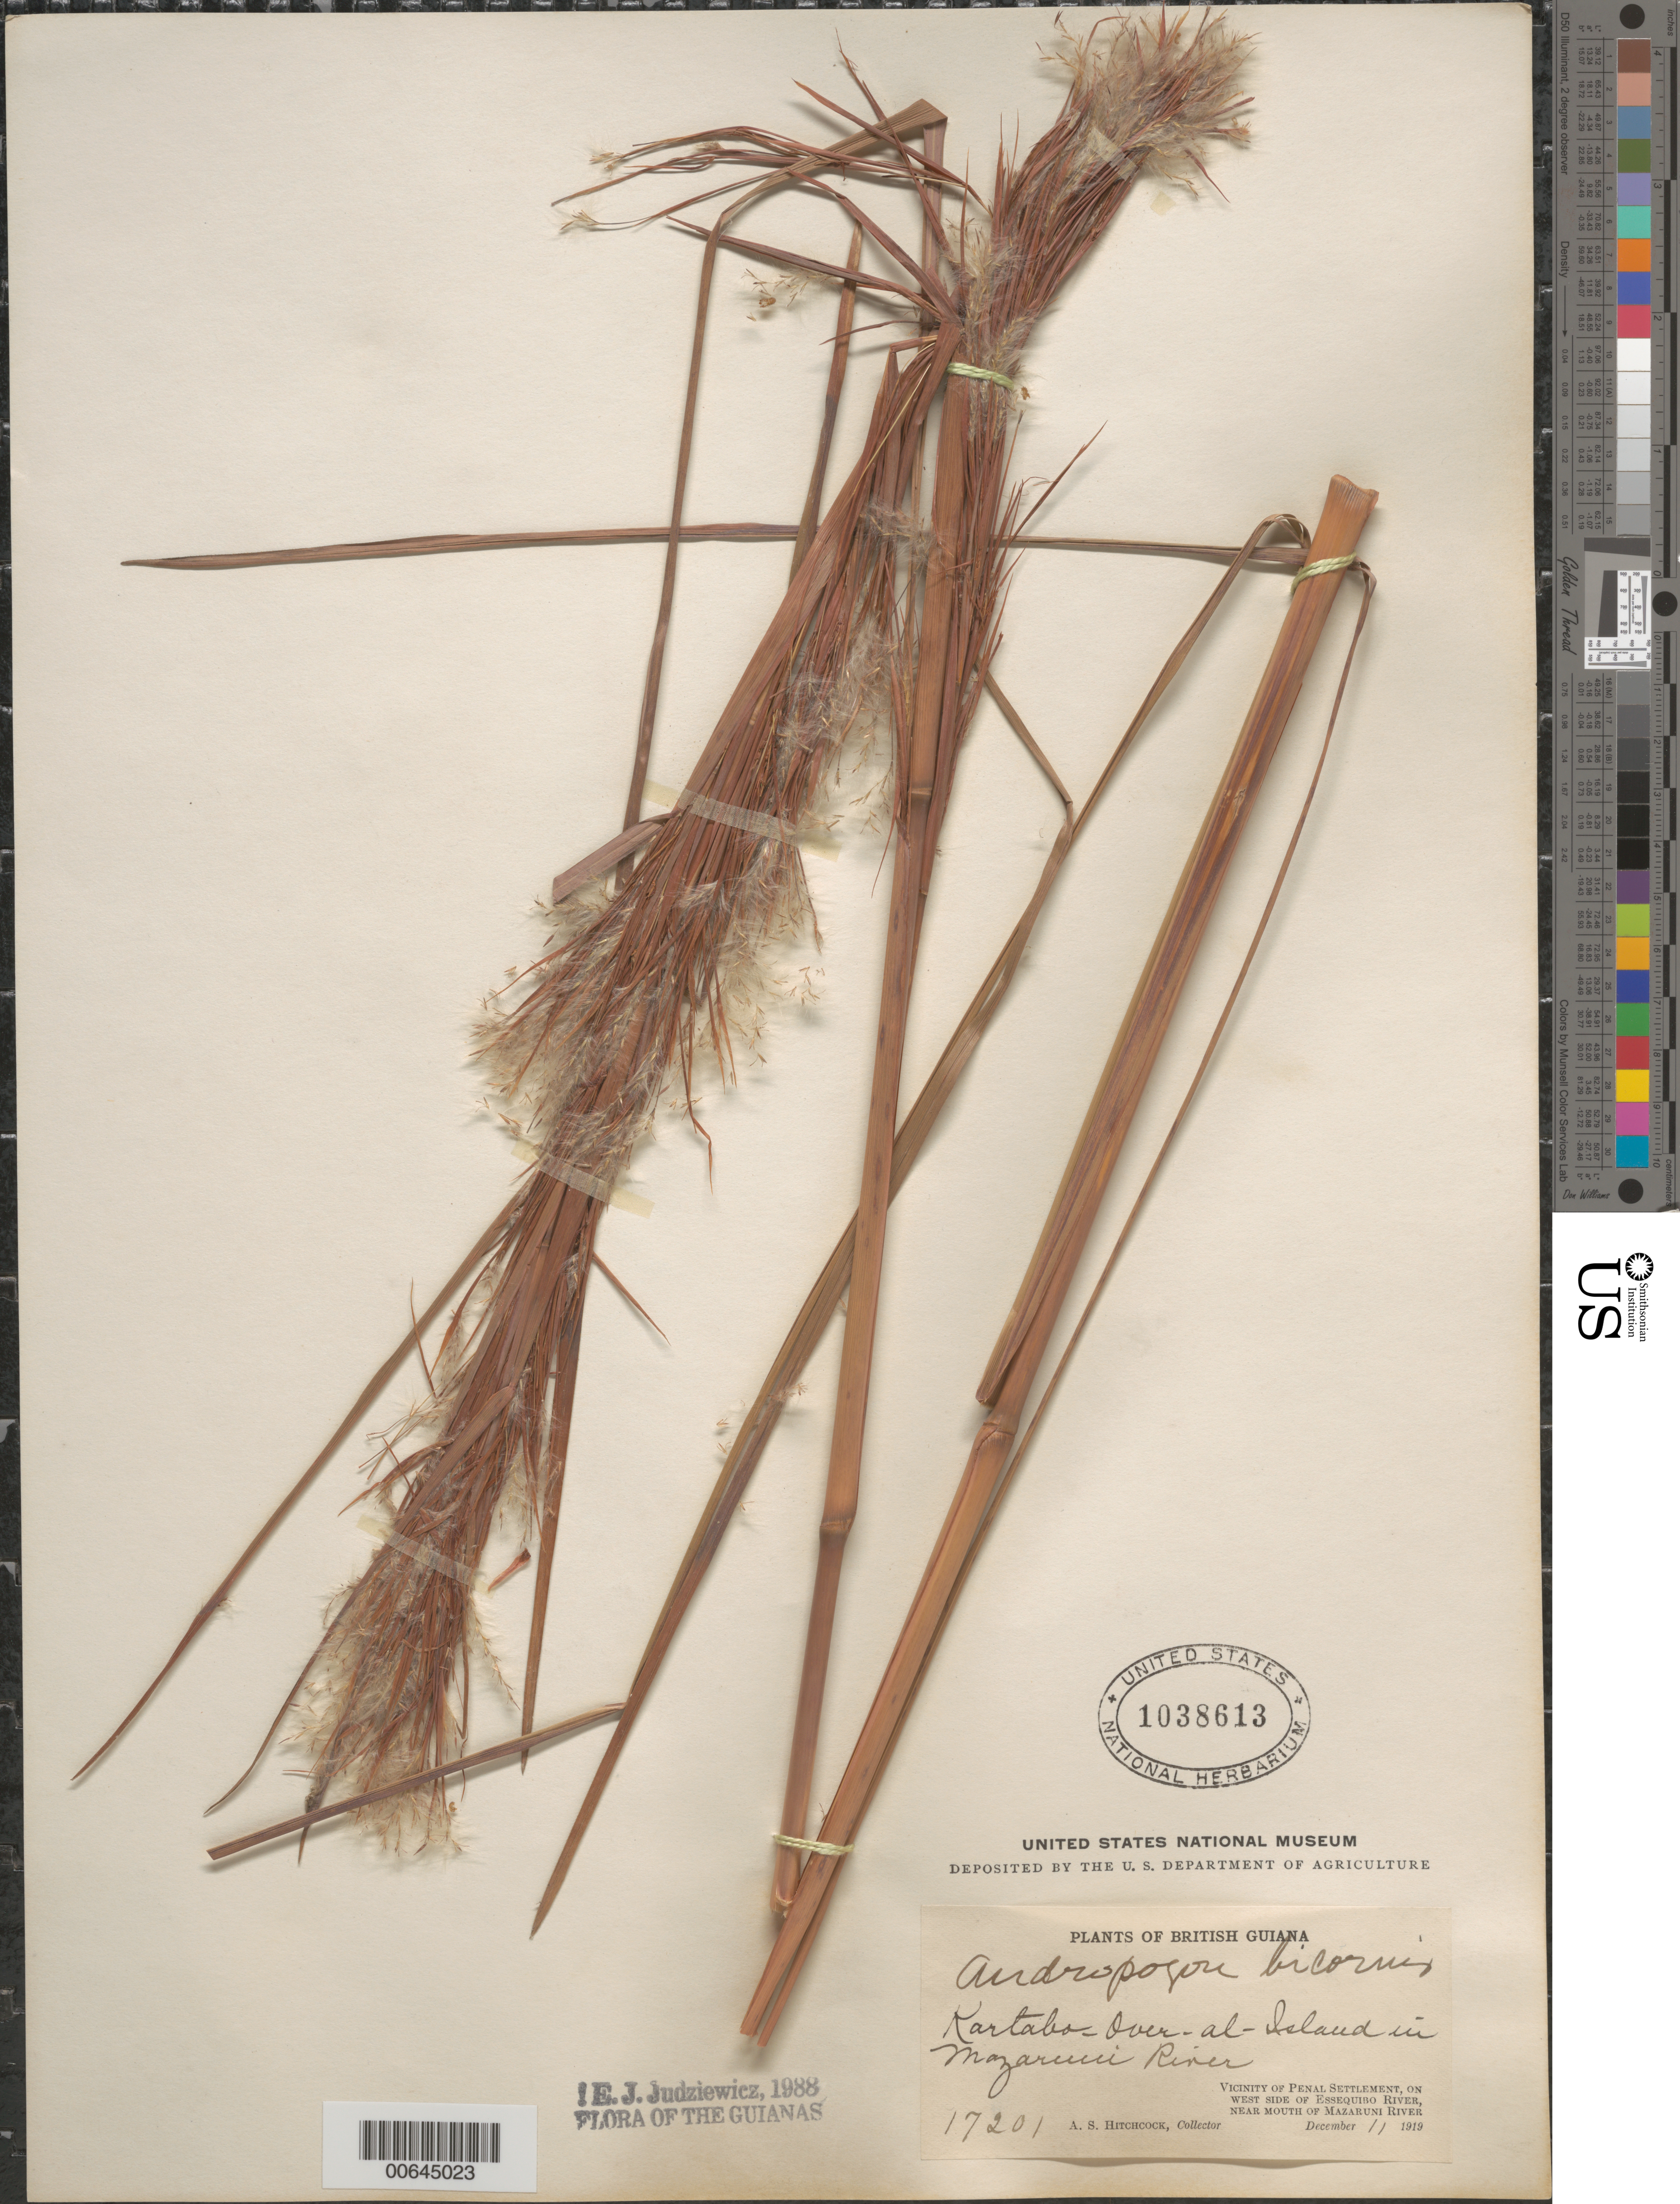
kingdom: Plantae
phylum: Tracheophyta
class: Liliopsida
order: Poales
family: Poaceae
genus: Andropogon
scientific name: Andropogon bicornis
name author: L.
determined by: Judziewicz, E. J.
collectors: A. S. Hitchcock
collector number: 17201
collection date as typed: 11-Dec-19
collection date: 1919-12-11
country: Guyana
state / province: Cuyuni-Mazaruni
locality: Penal Settlement, vic., W side of Essequibo River, Kartabo, Kyk-Over-al Island in Mazaruni River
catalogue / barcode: US 1038613